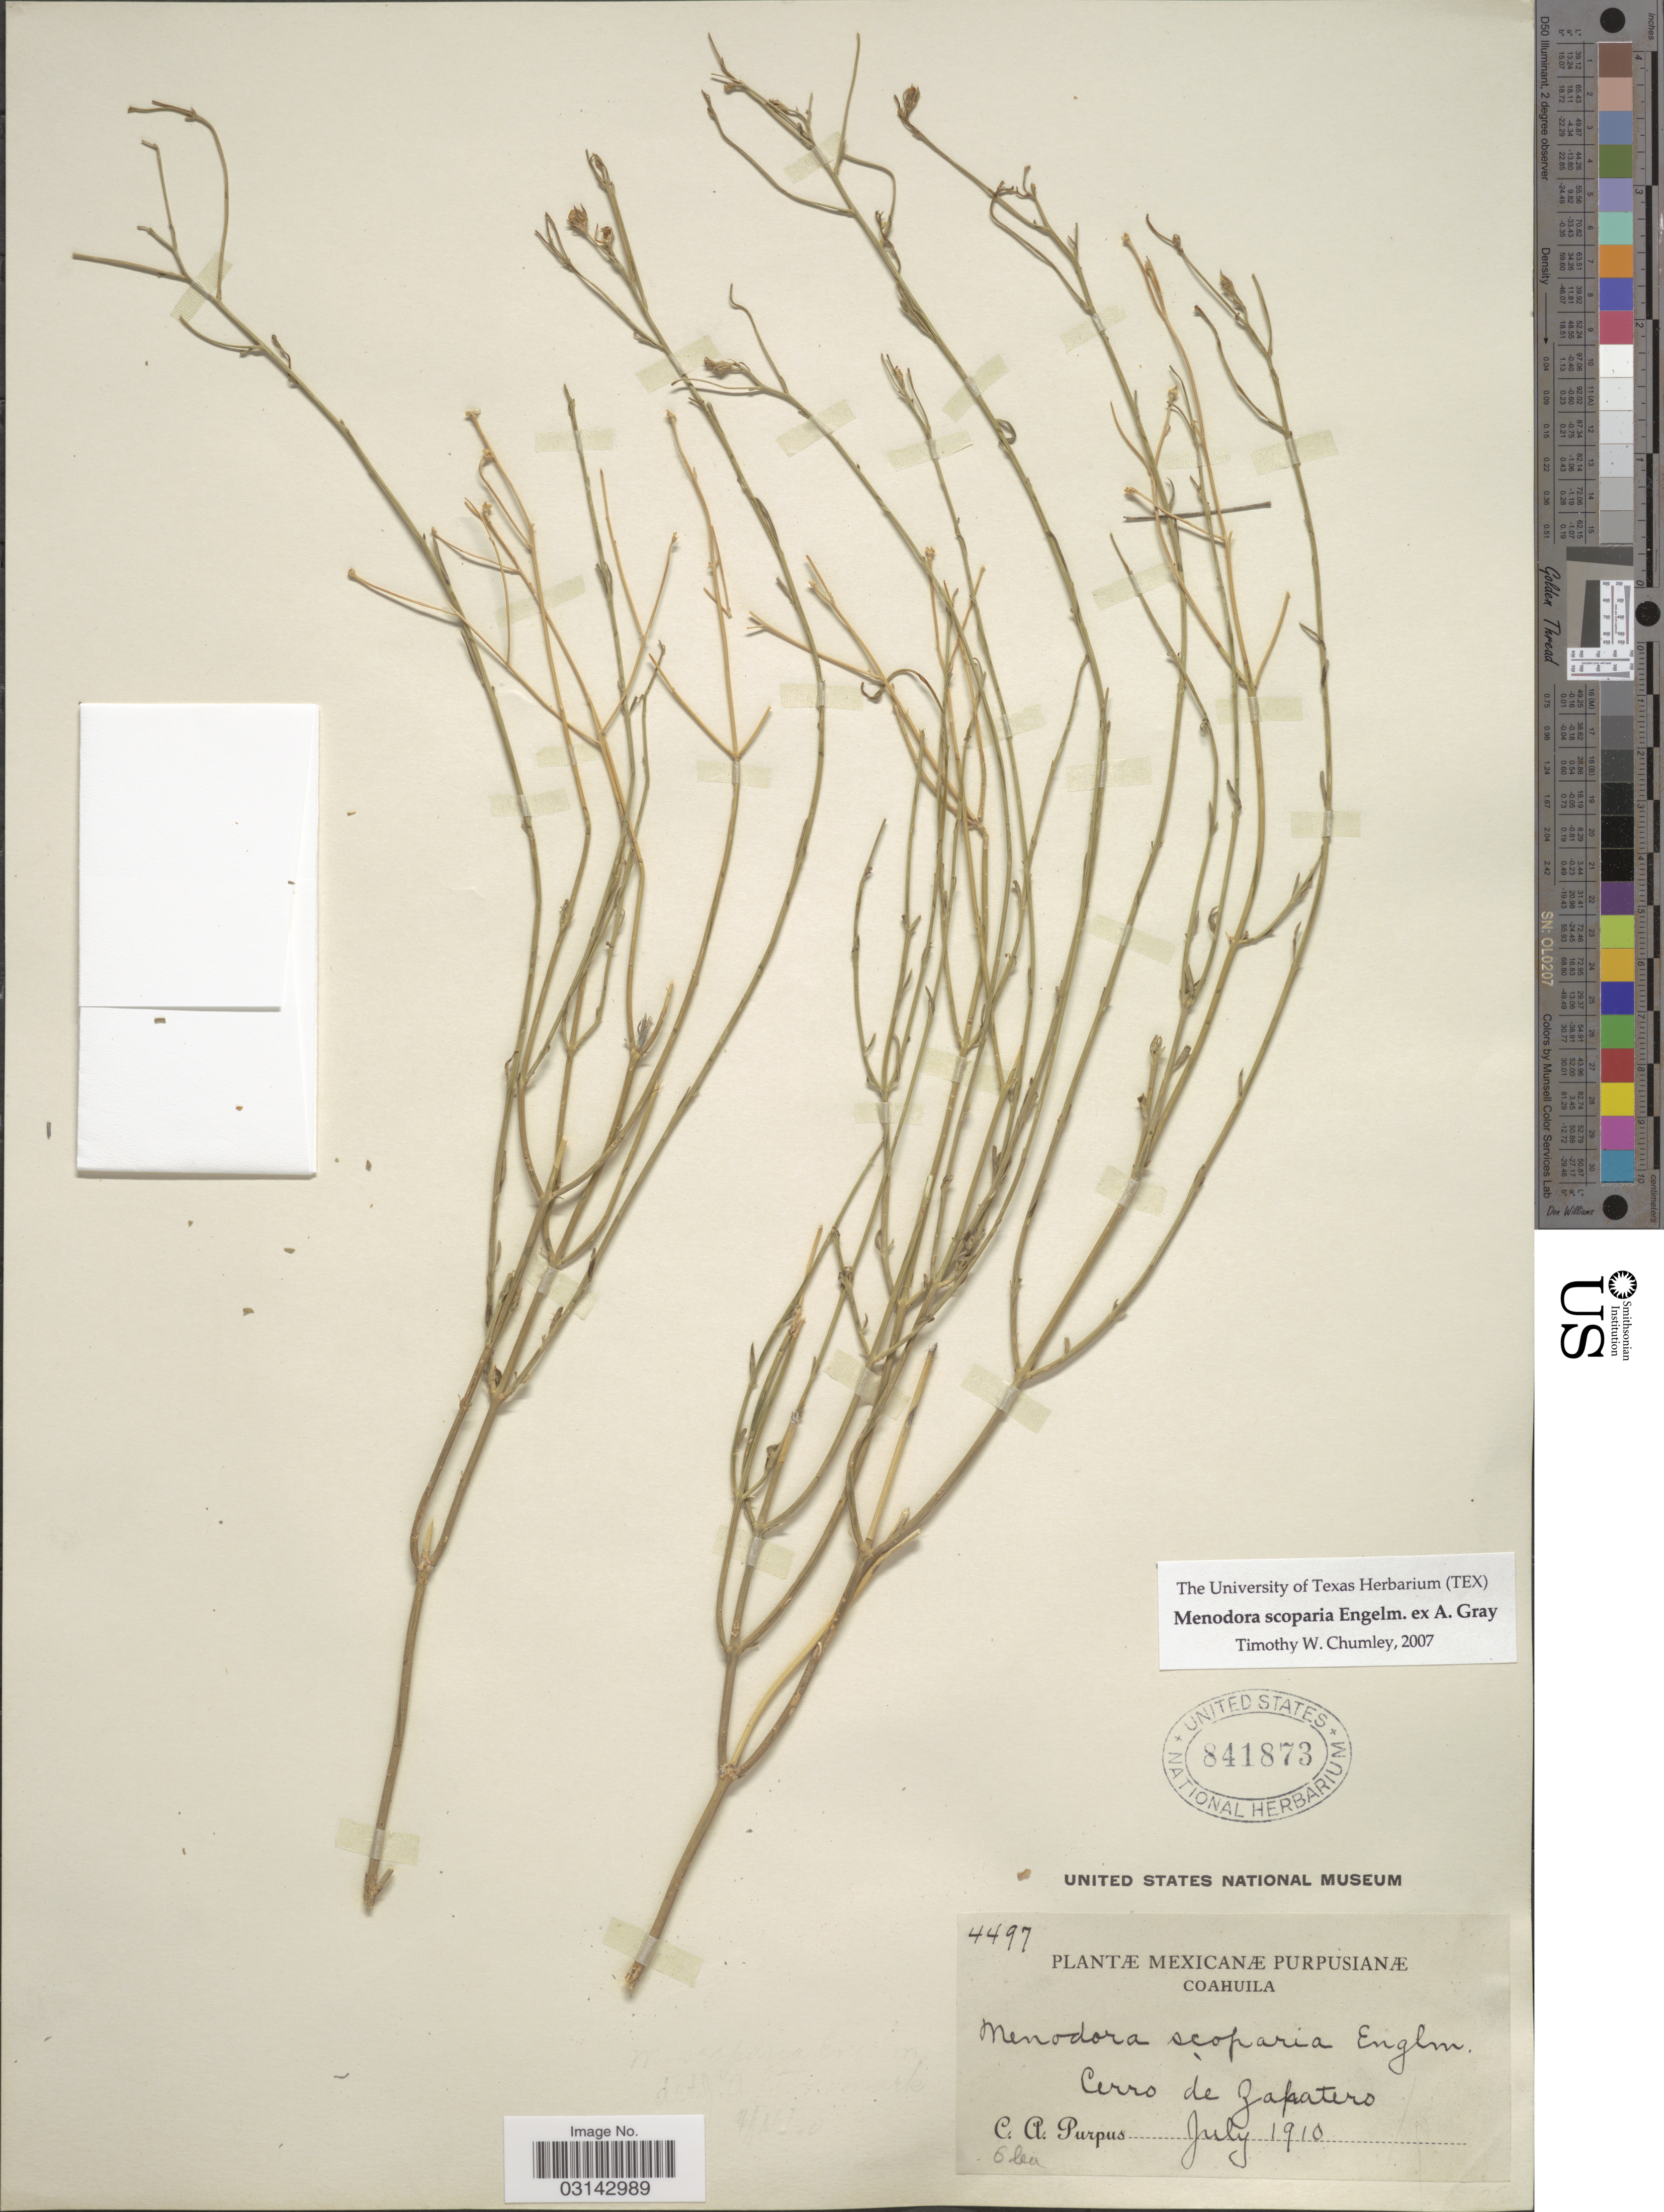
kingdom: Plantae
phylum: Tracheophyta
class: Magnoliopsida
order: Lamiales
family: Oleaceae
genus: Menodora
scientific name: Menodora scoparia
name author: Engelm. ex A. Gray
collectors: C. A. Purpus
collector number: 4497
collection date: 1910-07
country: Mexico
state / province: Coahuila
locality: Cerro de Zapatero.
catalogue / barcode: US 841873